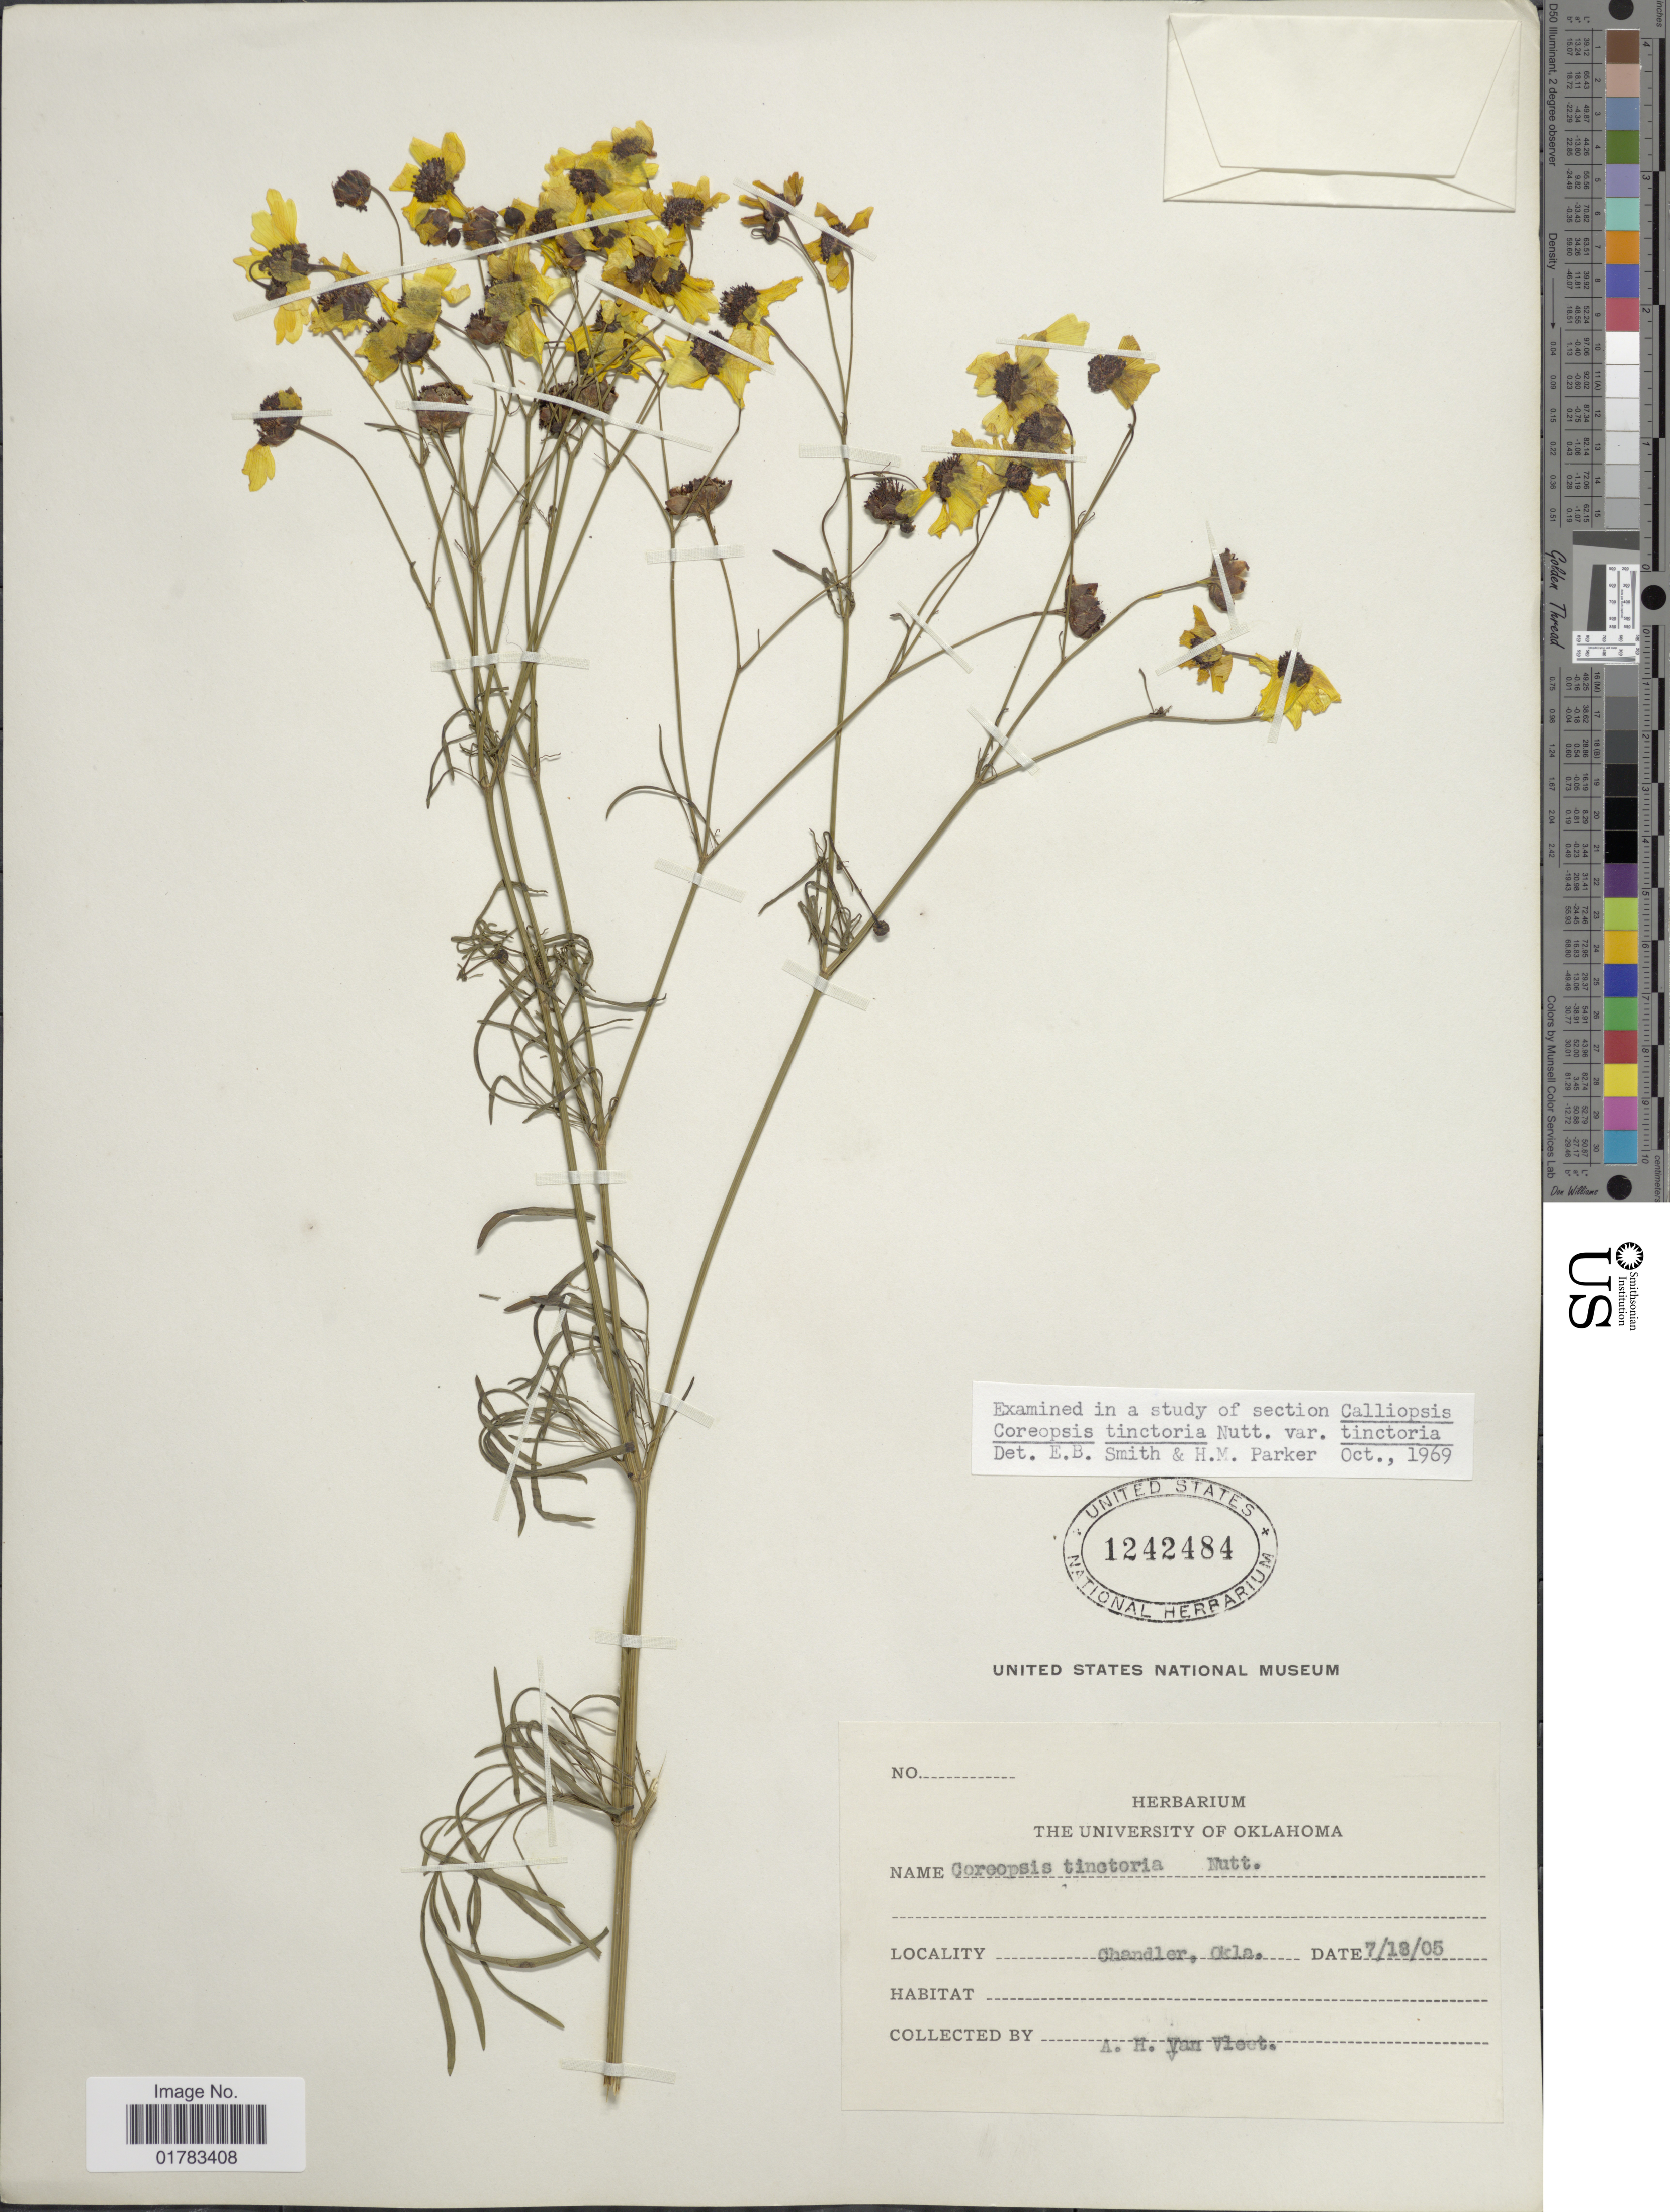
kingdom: Plantae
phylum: Tracheophyta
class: Magnoliopsida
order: Asterales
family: Asteraceae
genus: Coreopsis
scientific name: Coreopsis tinctoria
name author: Nutt.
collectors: A. H. Van Vleet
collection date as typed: Transcribed d/m/y: 18/7/5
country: United States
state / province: Oklahoma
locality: Chandler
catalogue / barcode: US 1242484